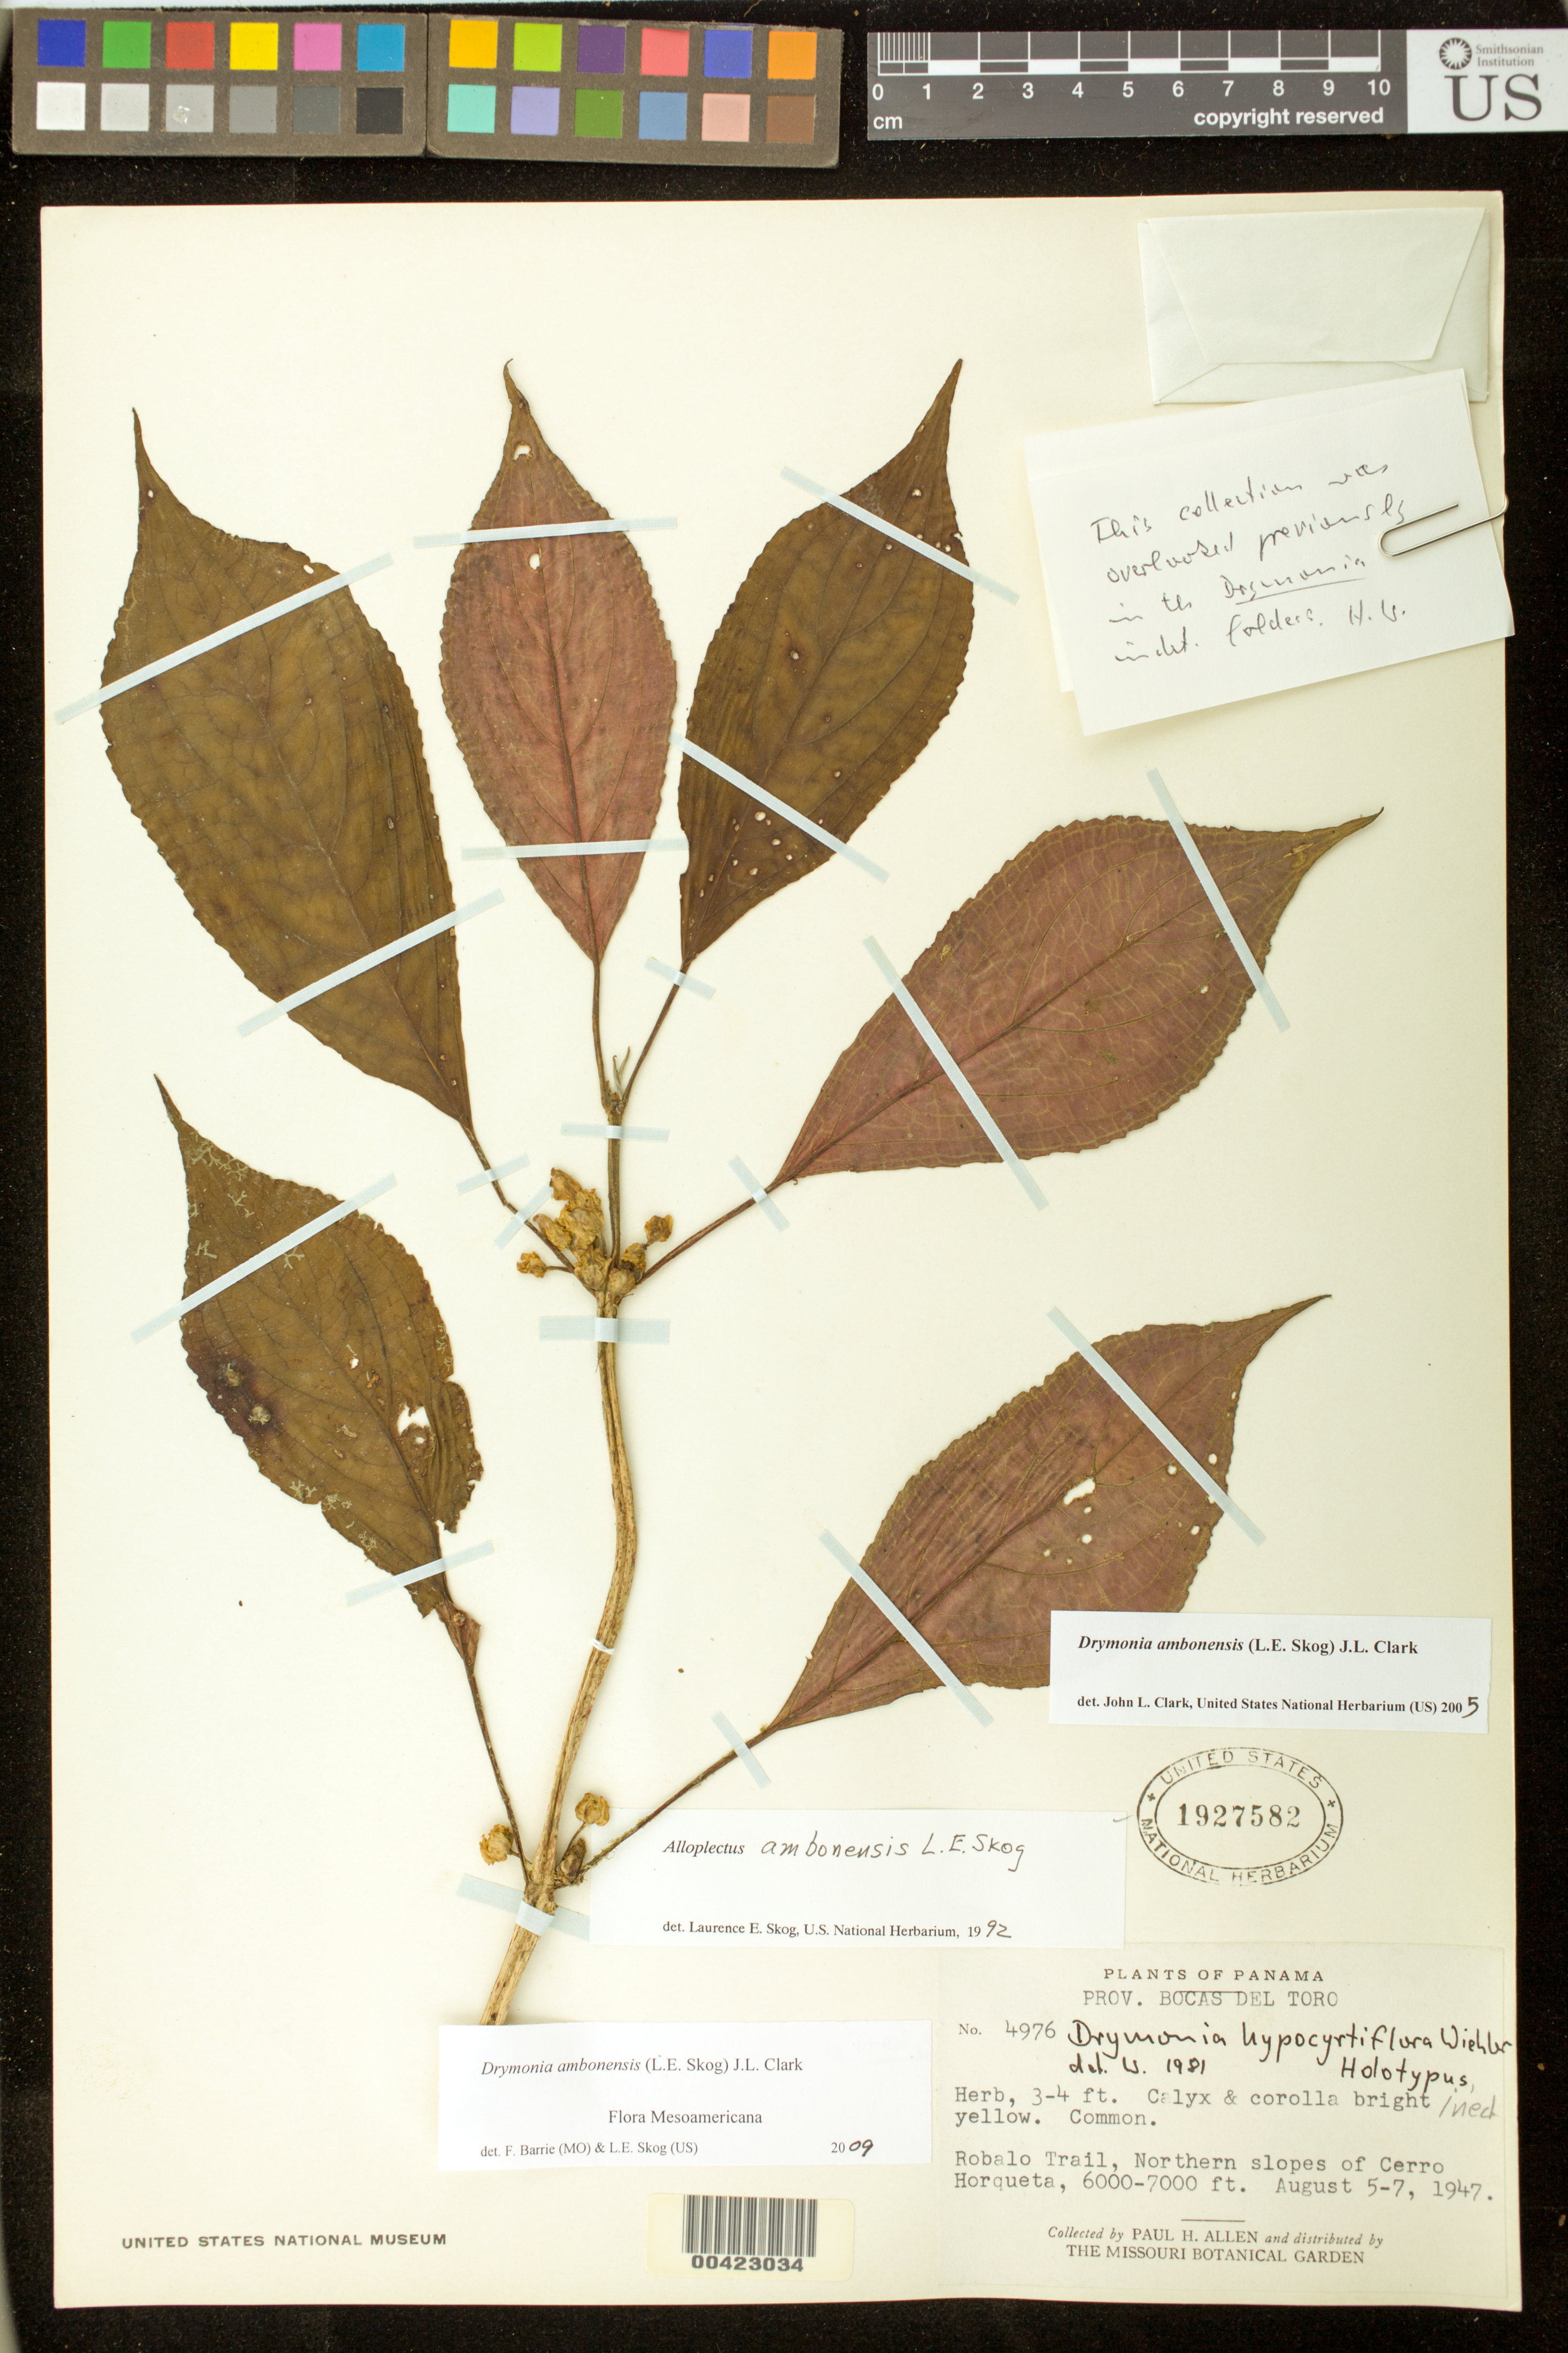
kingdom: Plantae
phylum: Tracheophyta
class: Magnoliopsida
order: Lamiales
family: Gesneriaceae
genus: Drymonia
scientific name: Drymonia ambonensis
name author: (L.E. Skog) J.L. Clark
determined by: Clark, J. L., (SEL), The Marie Selby Botanical Garden (UNITED STATES)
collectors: P. H. Allen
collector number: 3947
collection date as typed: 5-7 Aug 1947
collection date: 1947-08-05/1947-08-07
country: Panama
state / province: Bocas del Toro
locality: Robola trail, northern slopes of Cerro Horqueta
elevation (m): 1829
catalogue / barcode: US 1927582